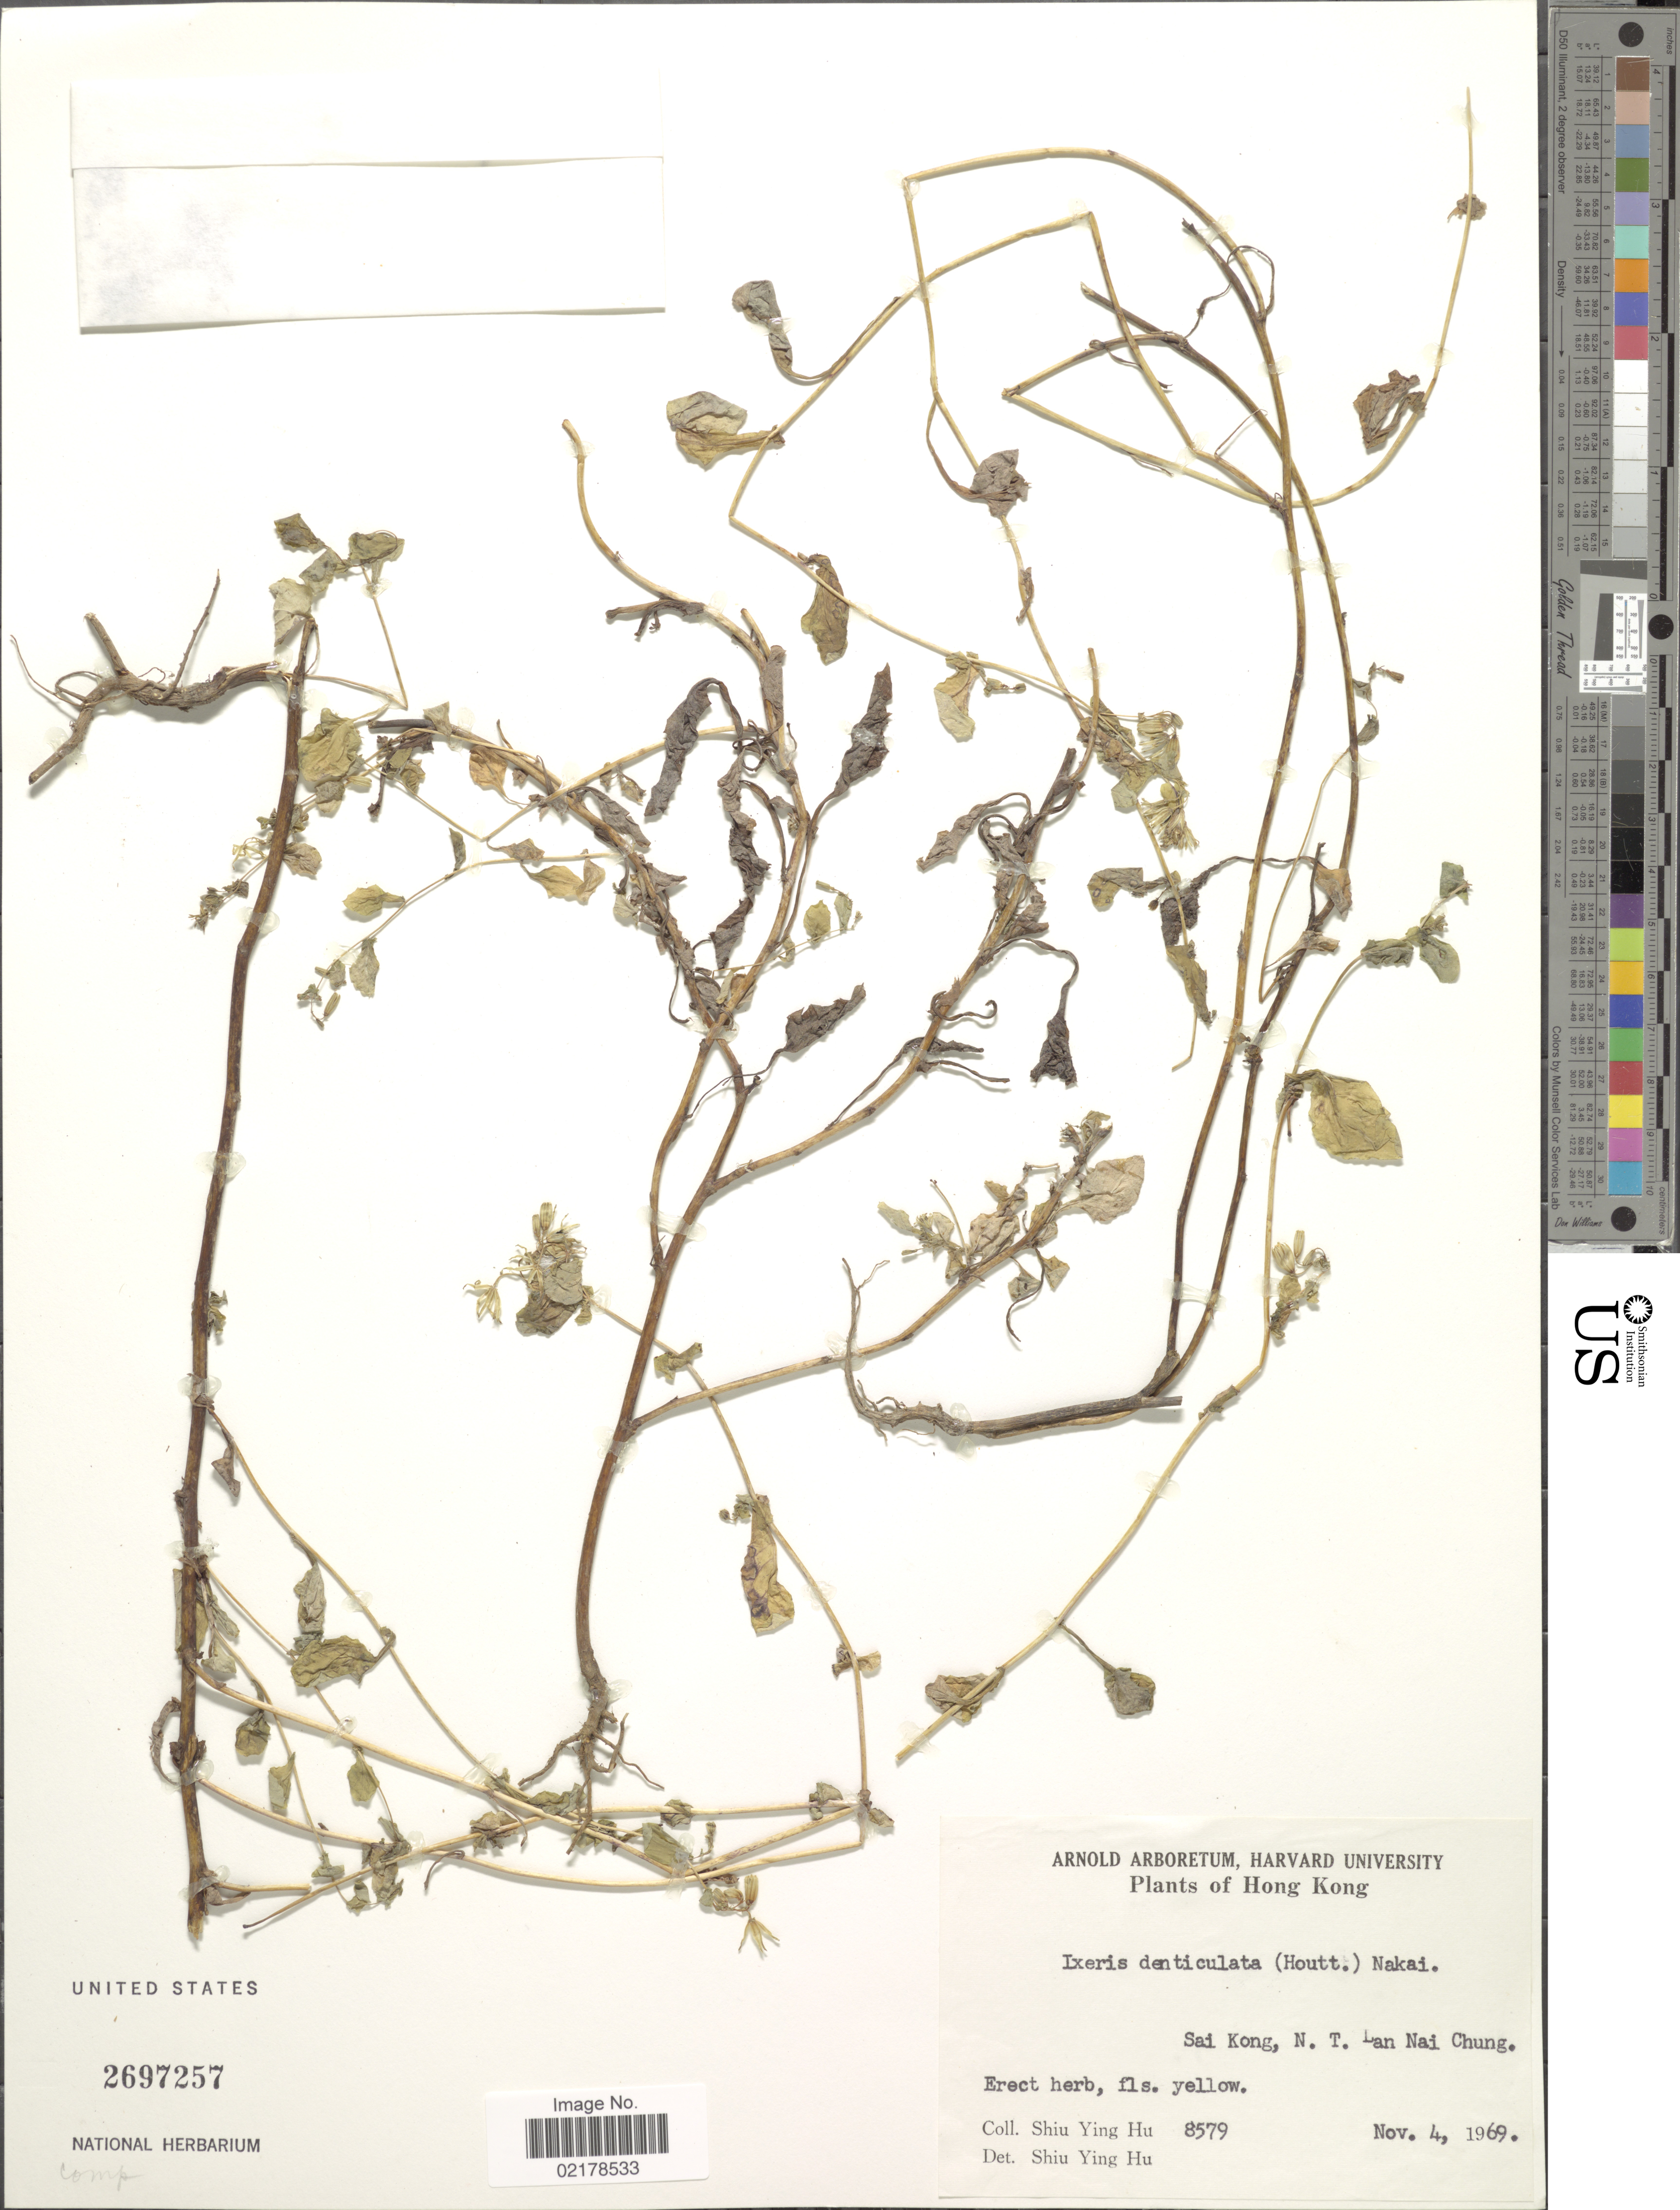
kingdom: Plantae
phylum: Tracheophyta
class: Magnoliopsida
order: Asterales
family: Asteraceae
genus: Crepidiastrum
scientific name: Crepidiastrum denticulatum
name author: (Houtt.) Pak & Kawano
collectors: S. Y. Hu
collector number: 8579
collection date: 1969-11-04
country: China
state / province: Hong Kong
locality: Sai Kong, N.T. Lan Nai Chung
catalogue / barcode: US 2697257